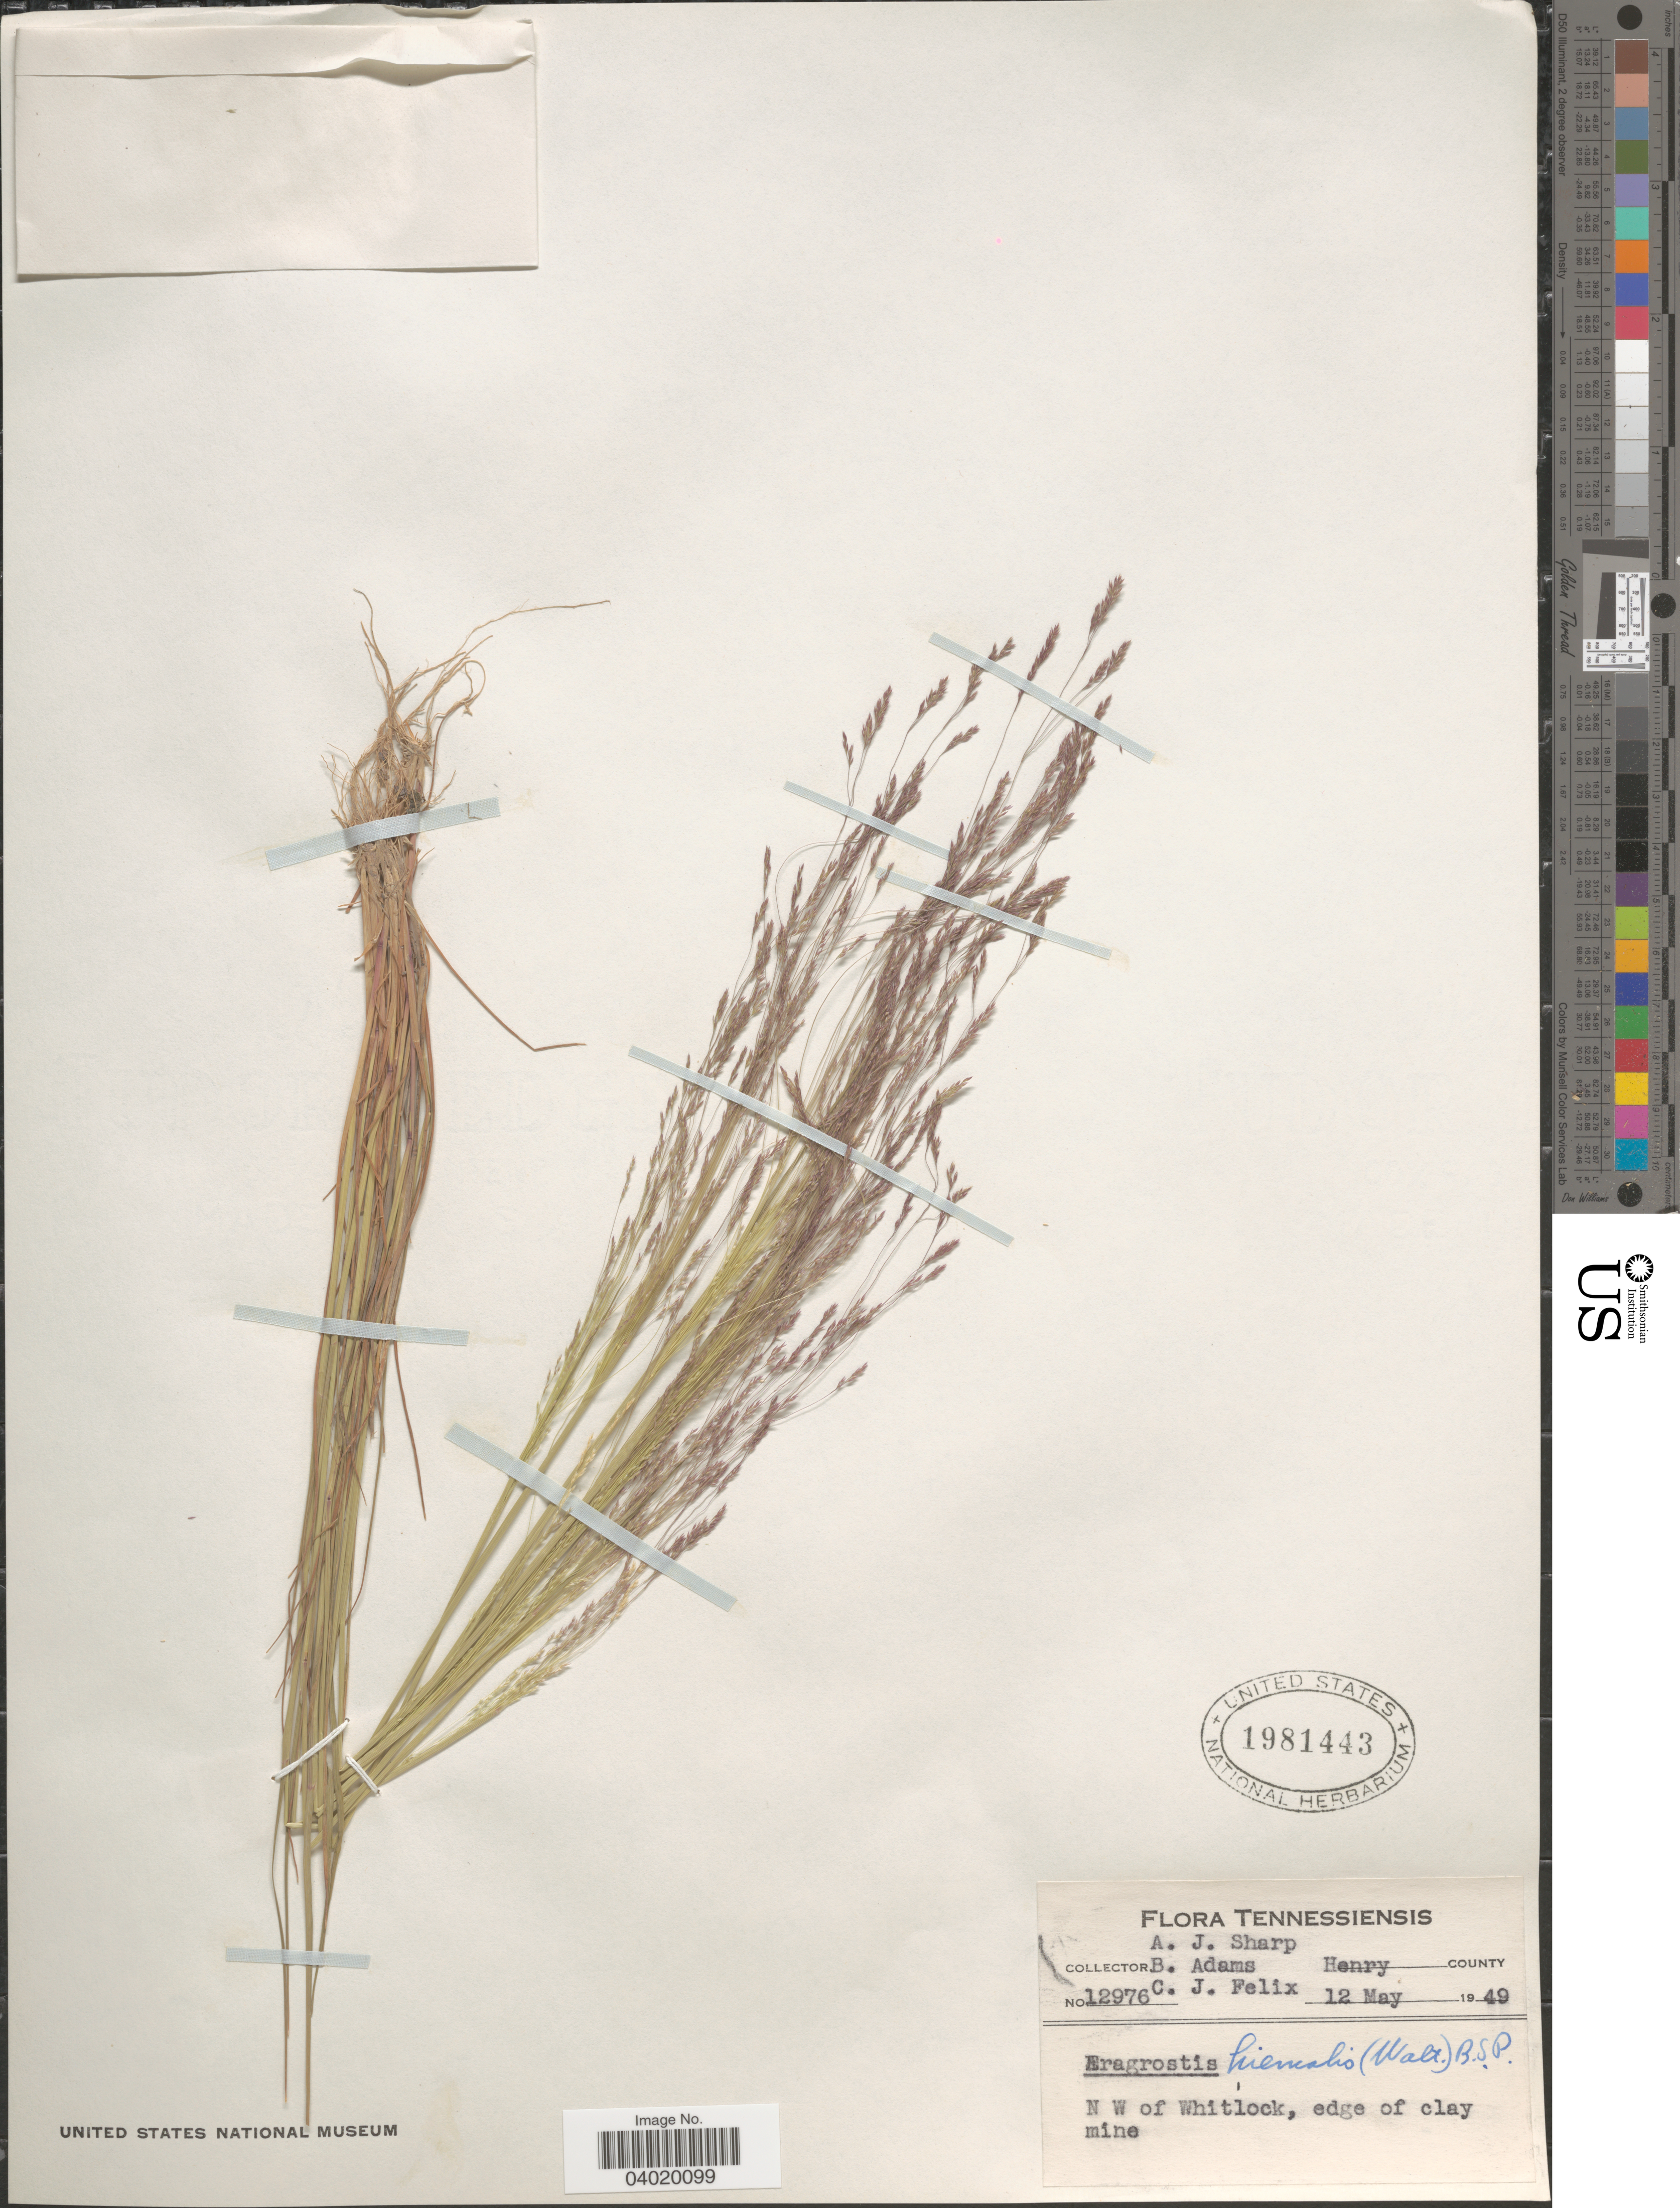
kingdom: Plantae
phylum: Tracheophyta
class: Liliopsida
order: Poales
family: Poaceae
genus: Agrostis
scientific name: Agrostis hyemalis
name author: (Walter) Britton et al.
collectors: A. J. Sharp, B. Adams & C. Felix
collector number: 12976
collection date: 1949-05-12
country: United States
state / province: Tennessee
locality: Henry County. N W of Whitlock, edge of clay mine.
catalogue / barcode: US 1981443